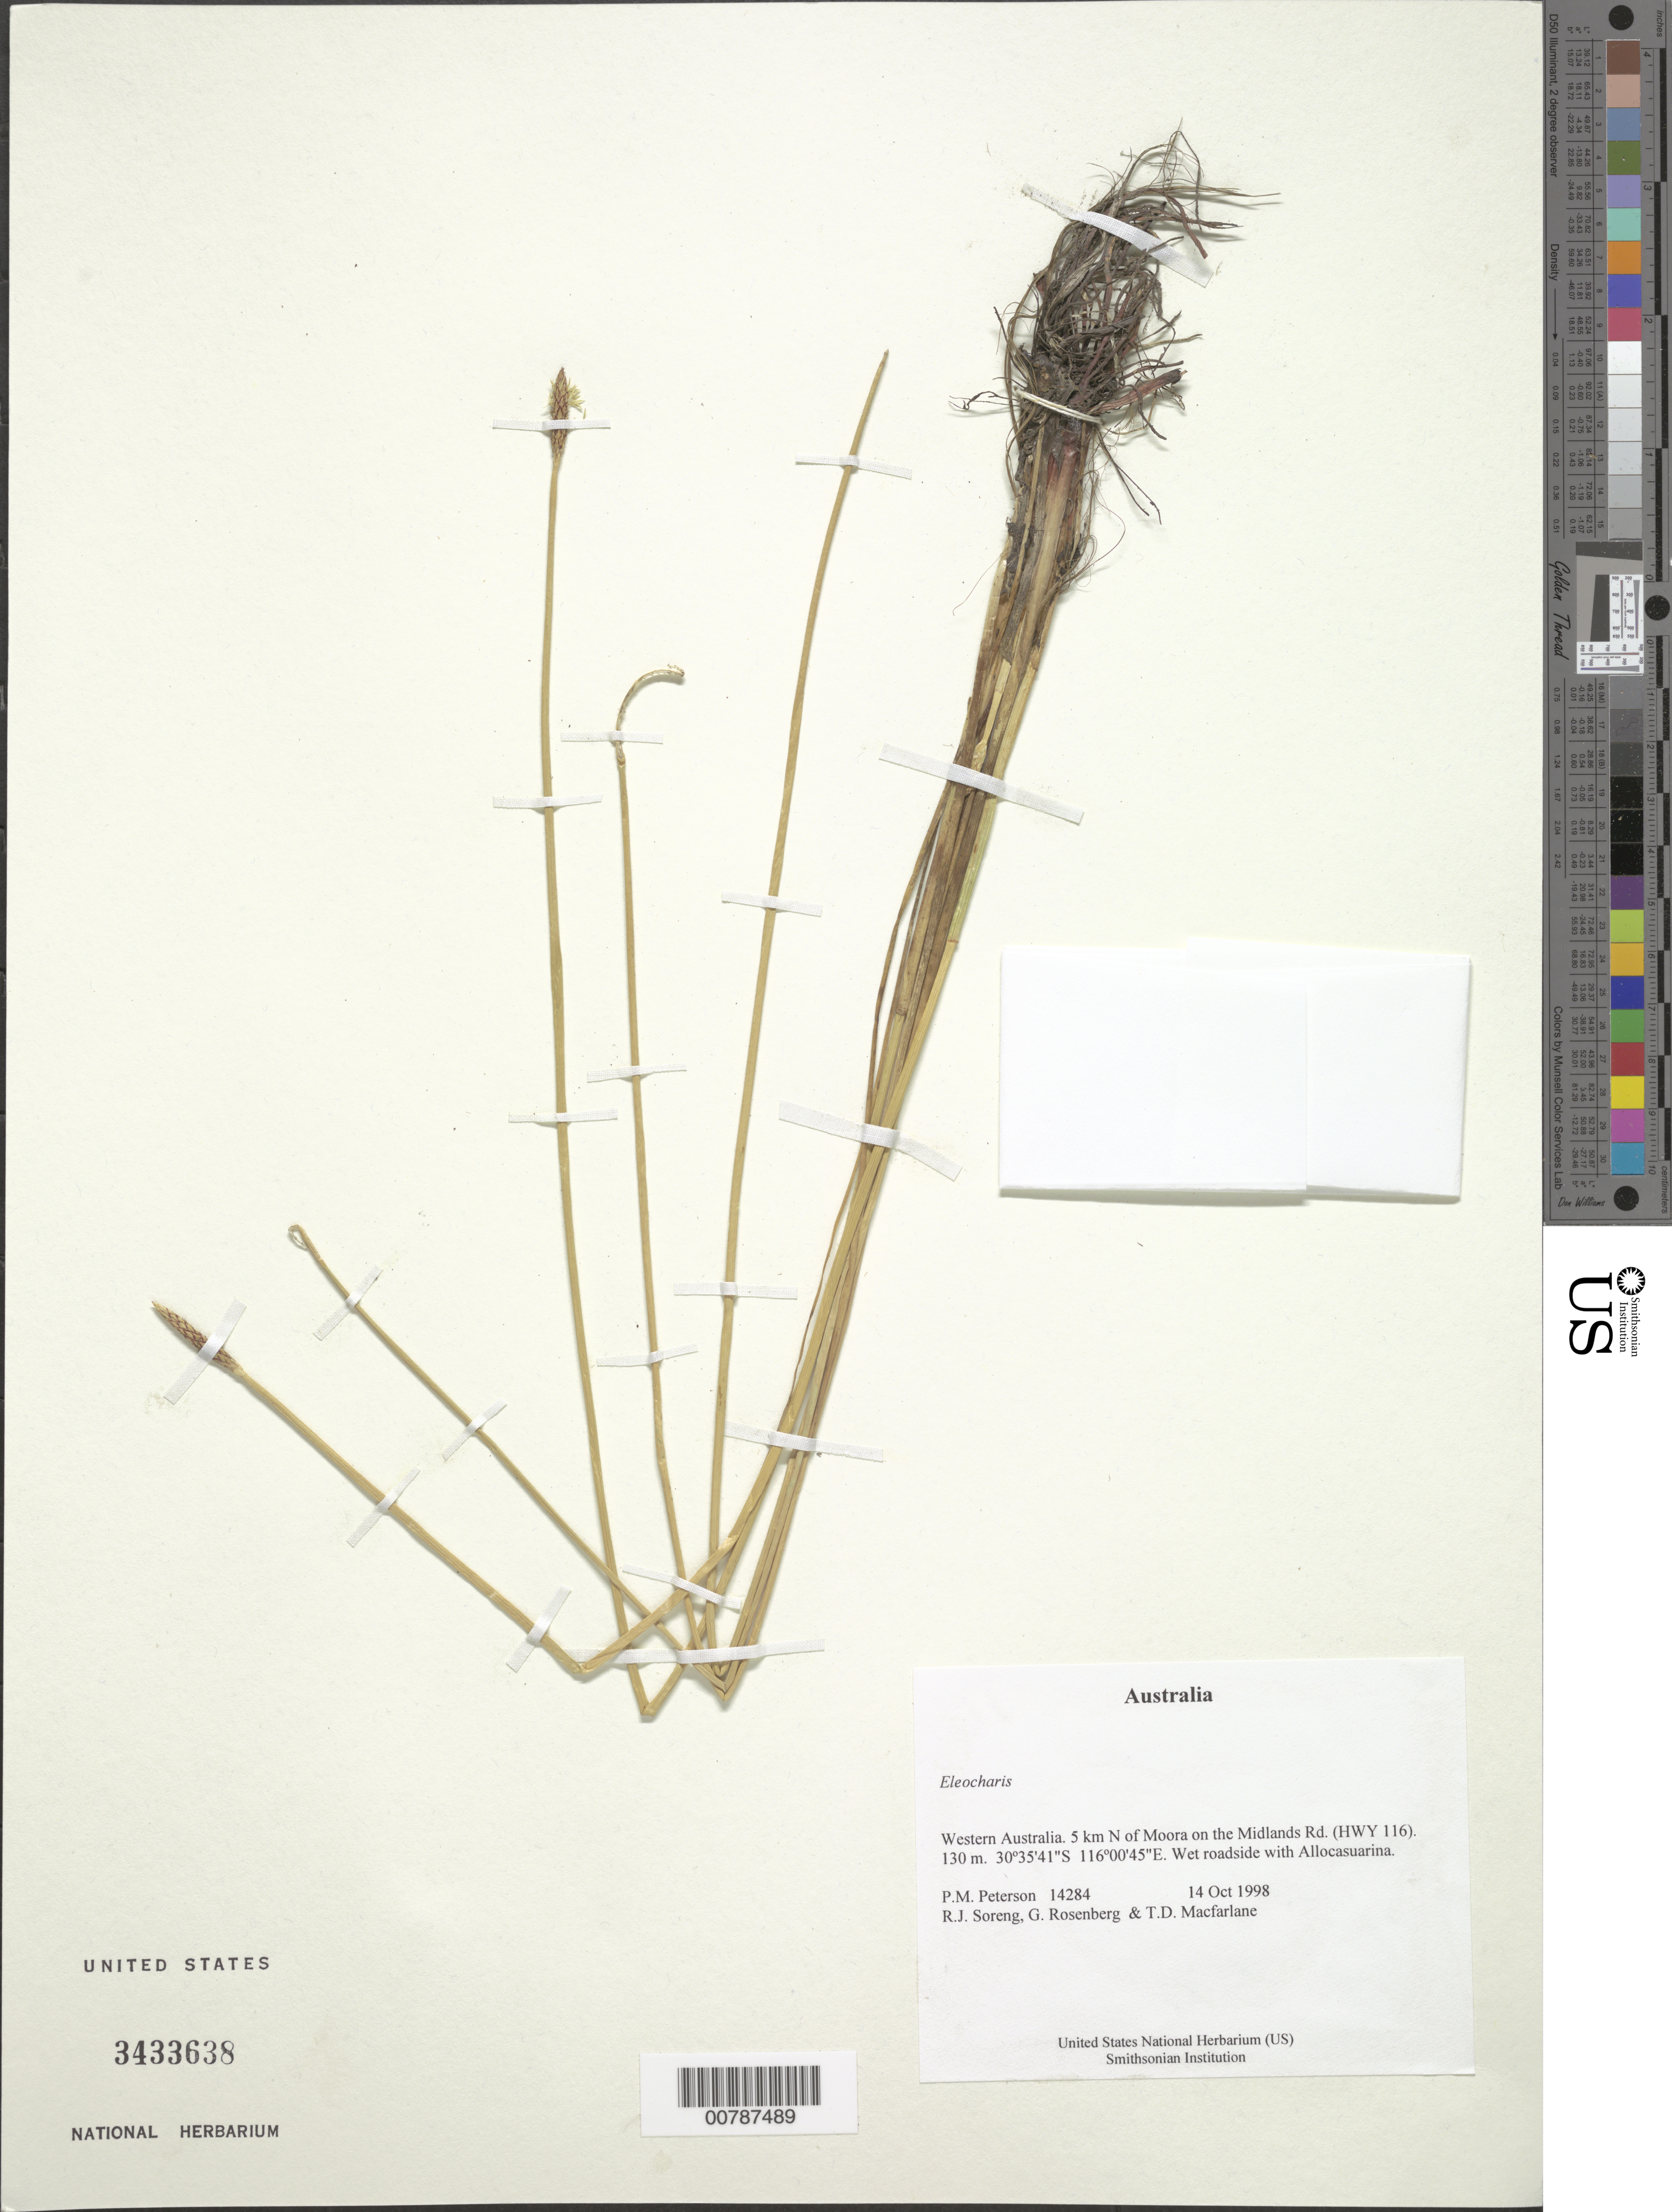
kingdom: Plantae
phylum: Tracheophyta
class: Liliopsida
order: Poales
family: Cyperaceae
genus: Eleocharis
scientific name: Eleocharis sp.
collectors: P. M. Peterson, R. J. Soreng, G. Rosenberg & T. Macfarlane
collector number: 14284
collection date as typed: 14 Oct 1998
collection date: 1998-10-14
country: Australia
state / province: Western Australia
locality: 5 km N of Moora on the Midlands Rd. (HWY 116).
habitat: Wet roadside with Allocasuarina.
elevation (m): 130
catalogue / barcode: US 3433638